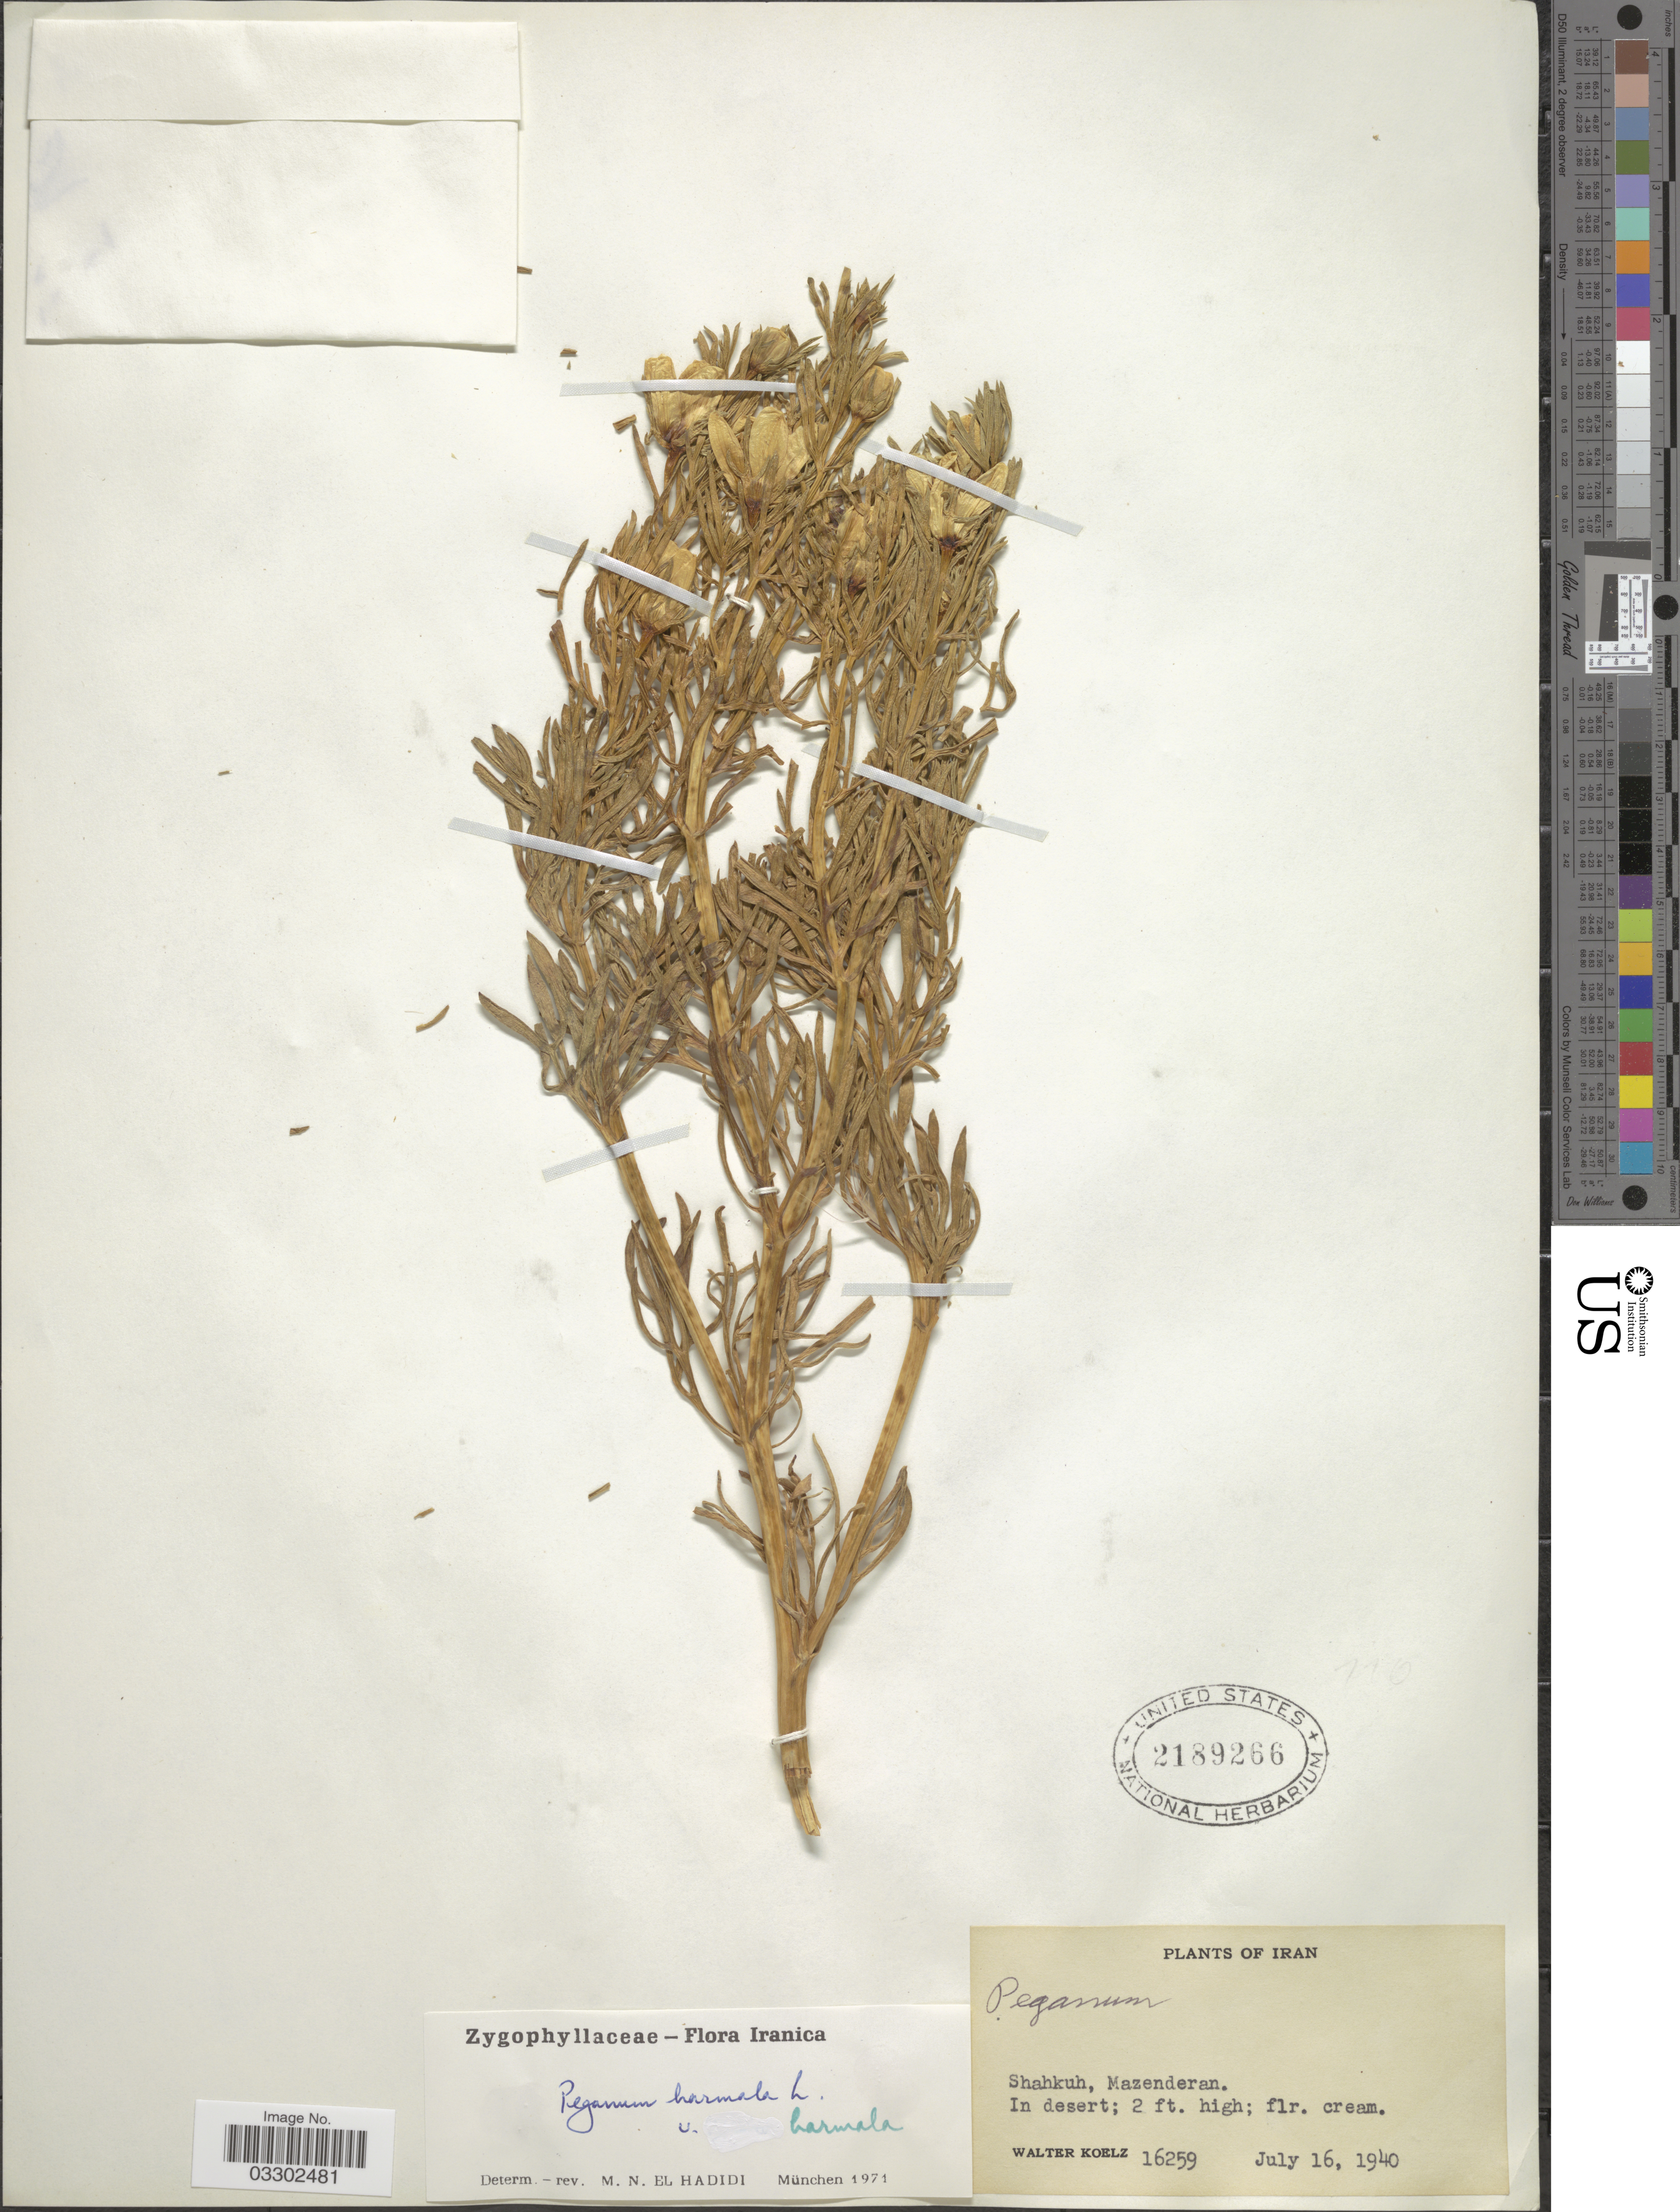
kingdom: Plantae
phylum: Tracheophyta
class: Magnoliopsida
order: Sapindales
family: Tetradiclidaceae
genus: Peganum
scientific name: Peganum harmala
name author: L.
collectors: W. N. Koelz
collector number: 16259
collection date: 1940-09-16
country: Iran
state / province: Mazandaran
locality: Shahkuh, Mazenderan.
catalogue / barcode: US 2189266